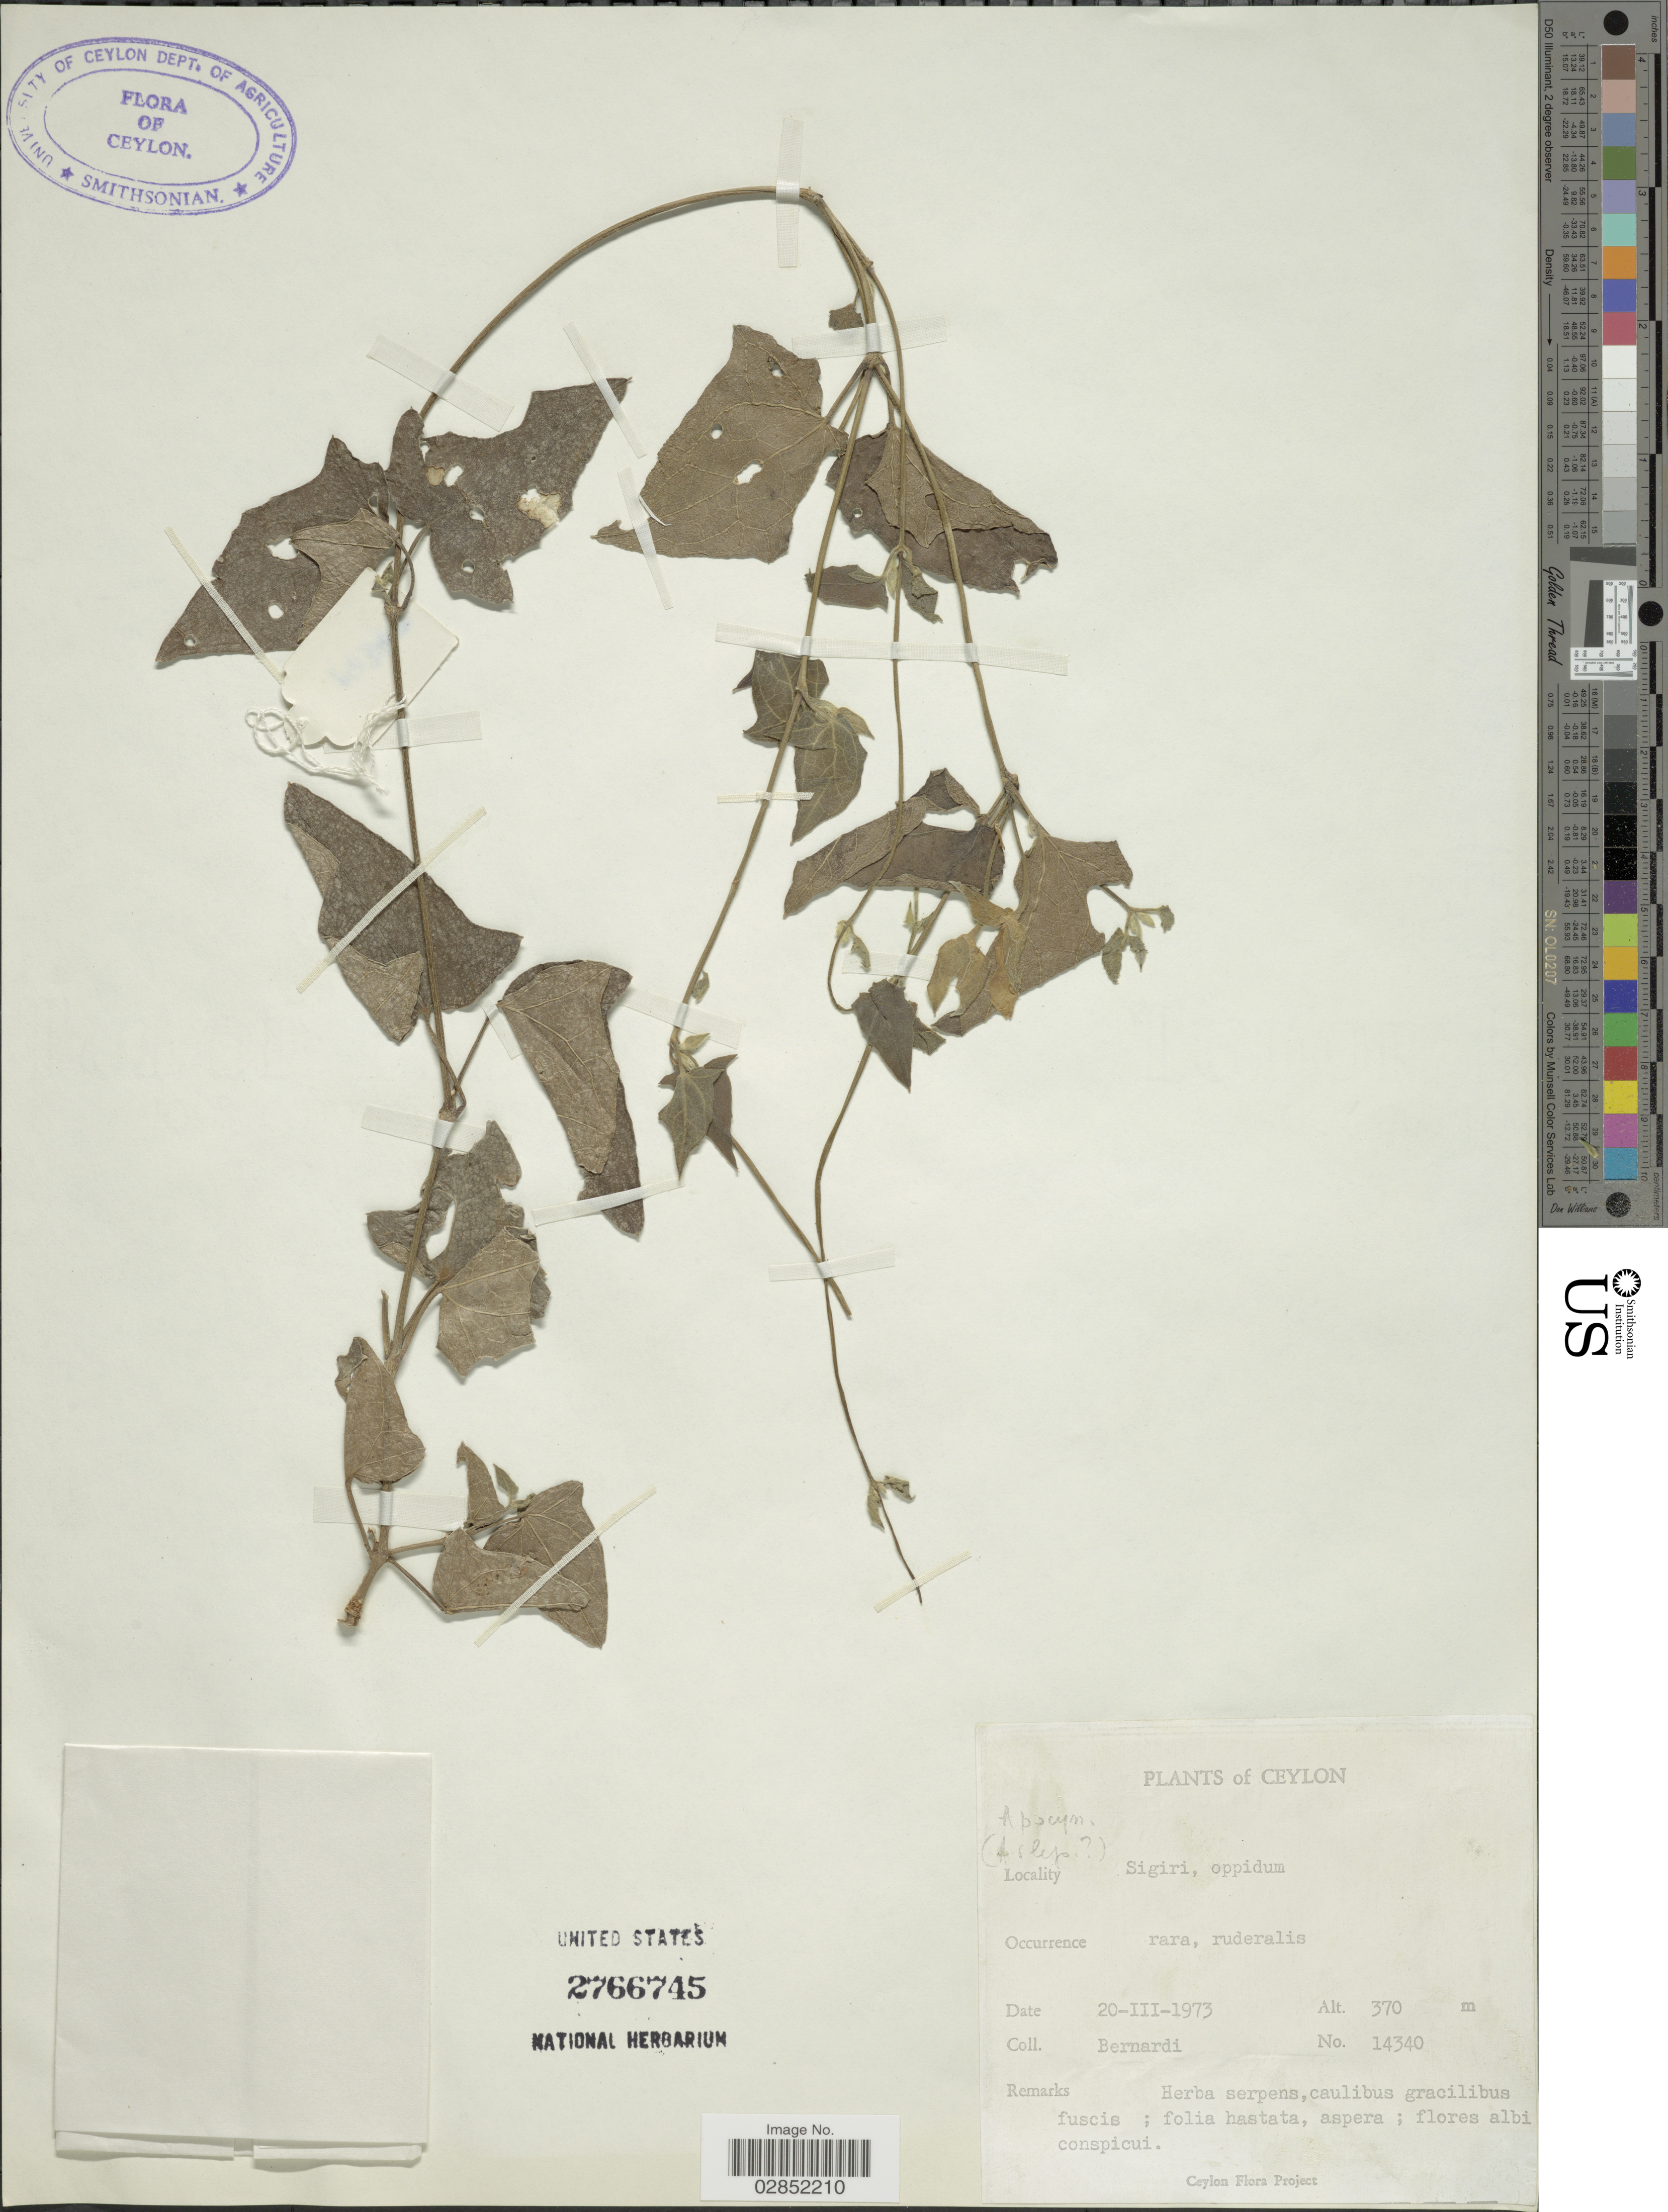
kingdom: Plantae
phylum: Tracheophyta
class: Magnoliopsida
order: Lamiales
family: Acanthaceae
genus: Thunbergia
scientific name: Thunbergia fragrans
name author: Roxb.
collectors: Bernardi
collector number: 14340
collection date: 1973-03-20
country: Sri Lanka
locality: Ceylon. Sigiri, oppidum.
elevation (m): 370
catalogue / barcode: US 2766745